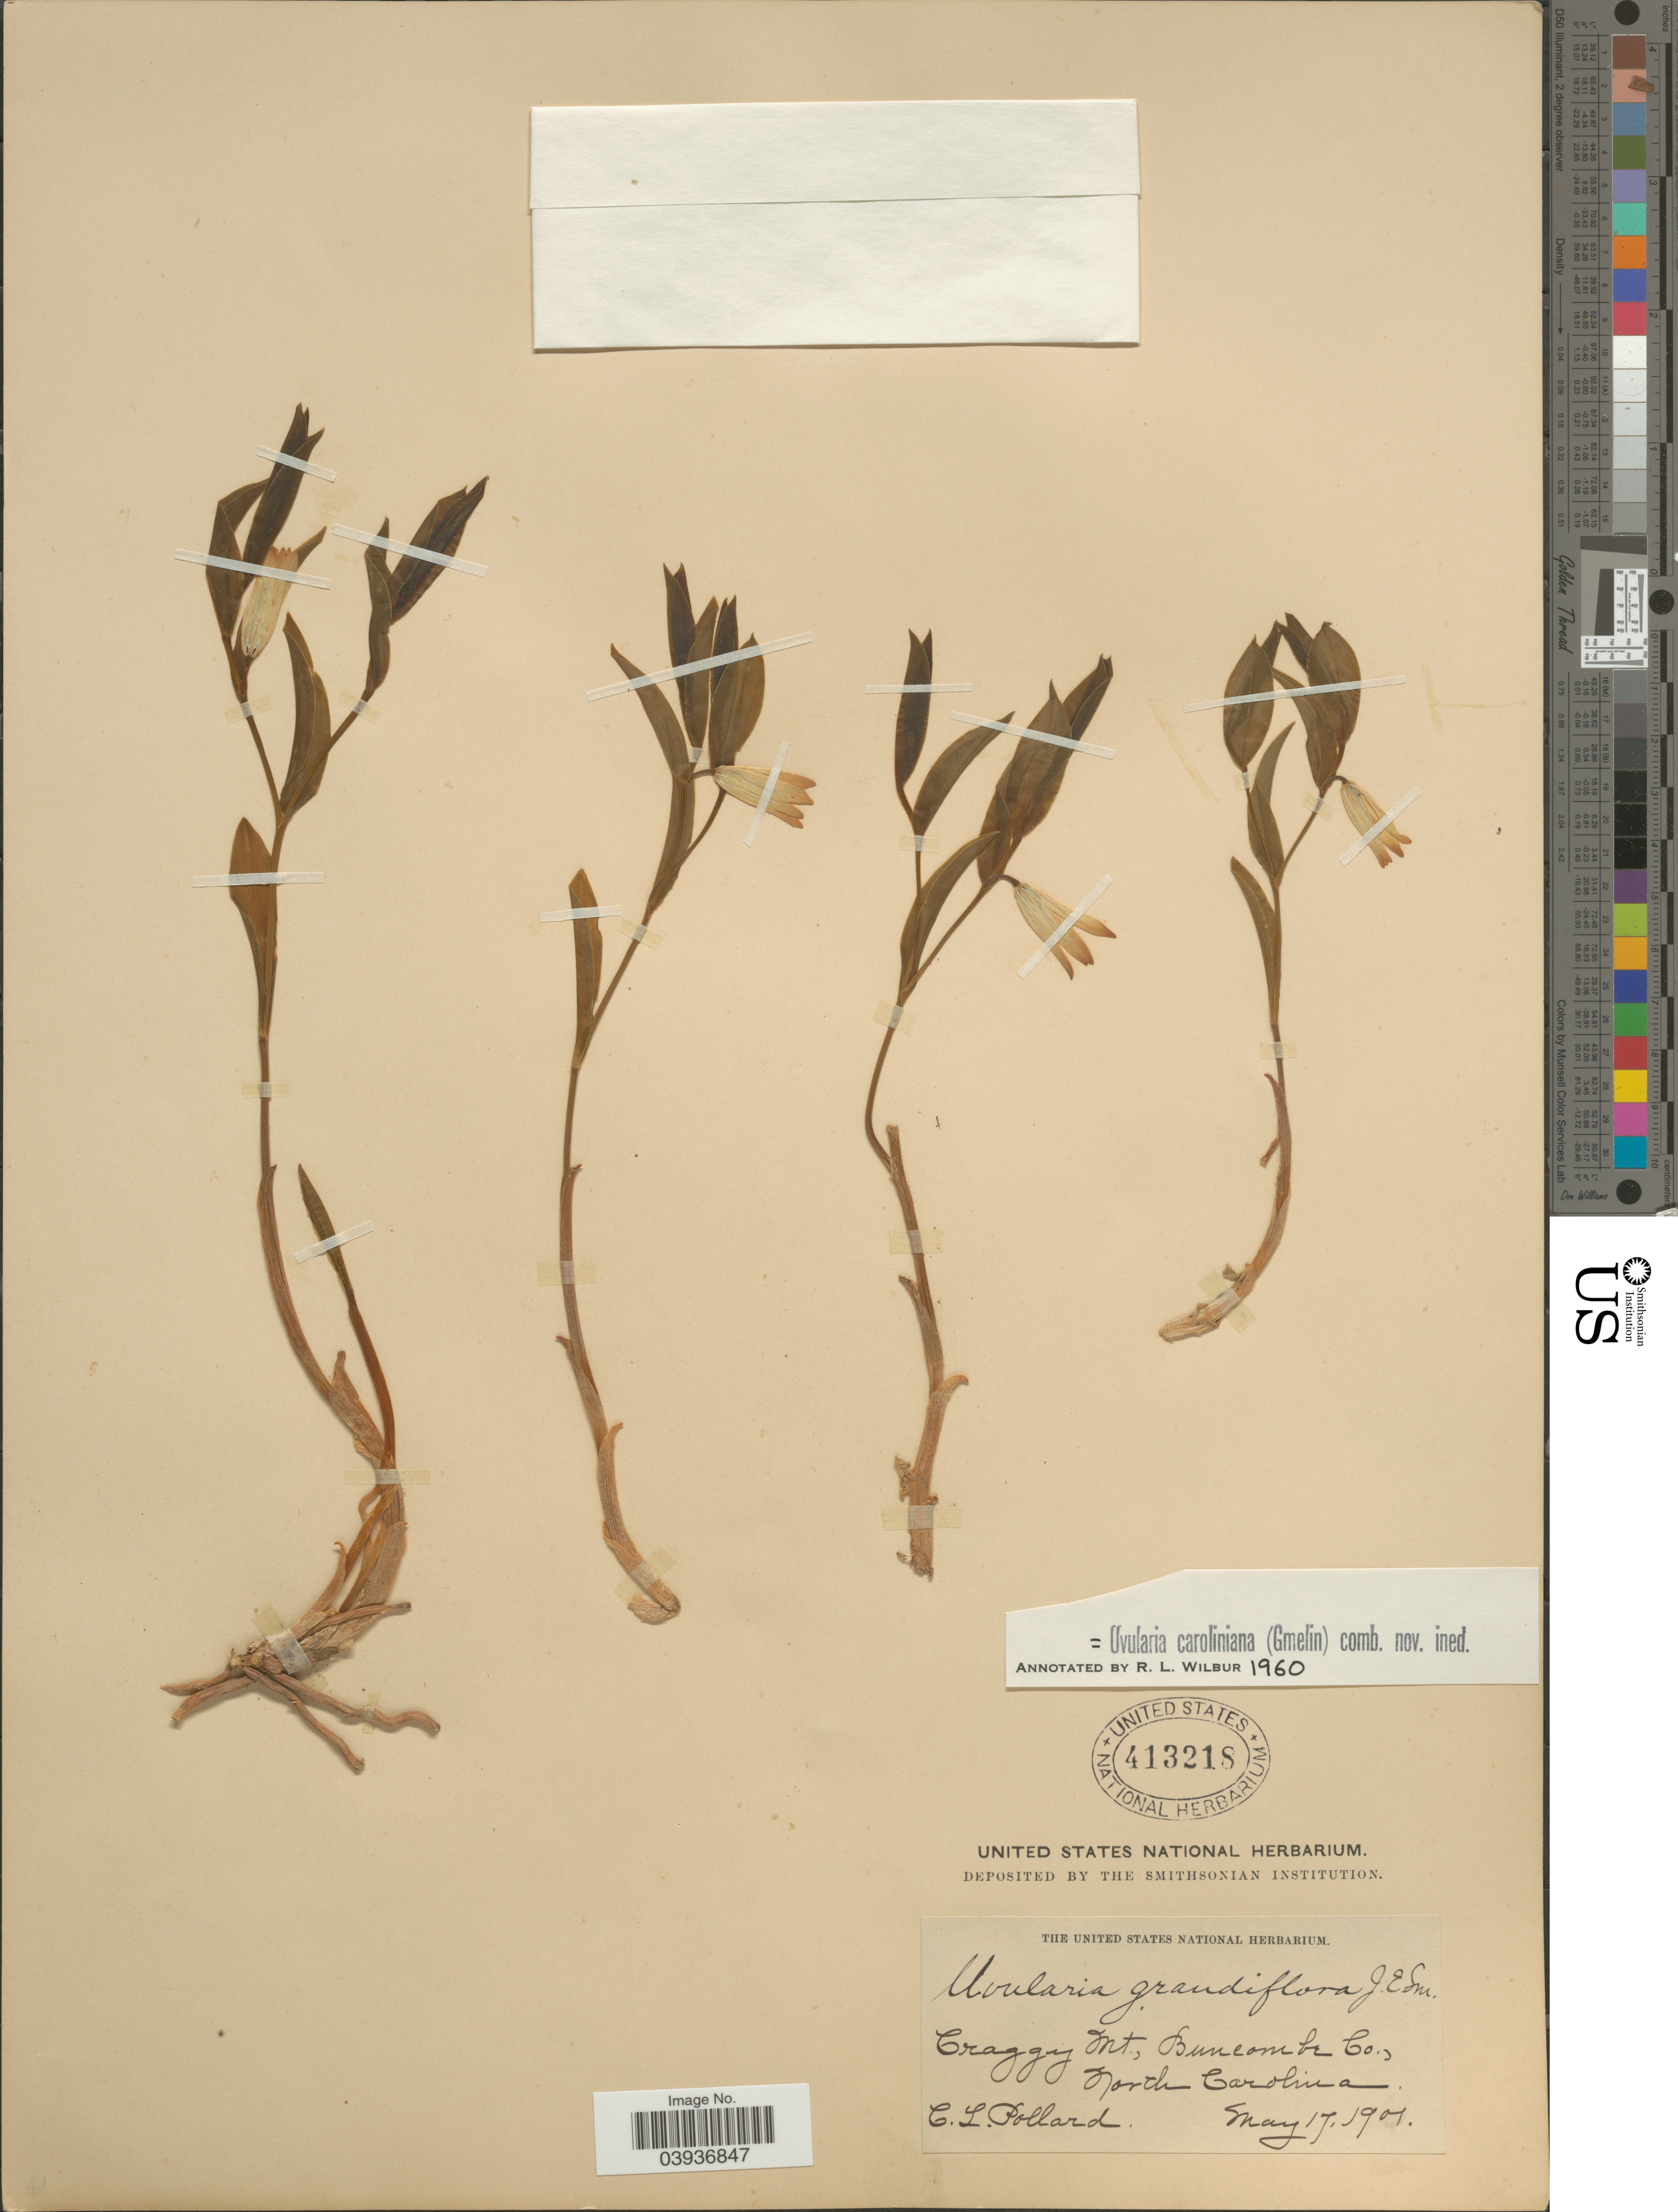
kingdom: Plantae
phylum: Tracheophyta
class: Liliopsida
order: Liliales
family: Colchicaceae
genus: Uvularia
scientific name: Uvularia caroliniana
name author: (J.F. Gmel.) Wilbur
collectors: C. L. Pollard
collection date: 1901-05-17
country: United States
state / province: North Carolina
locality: Craggy Mt., Buncombre Co.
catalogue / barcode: US 413218